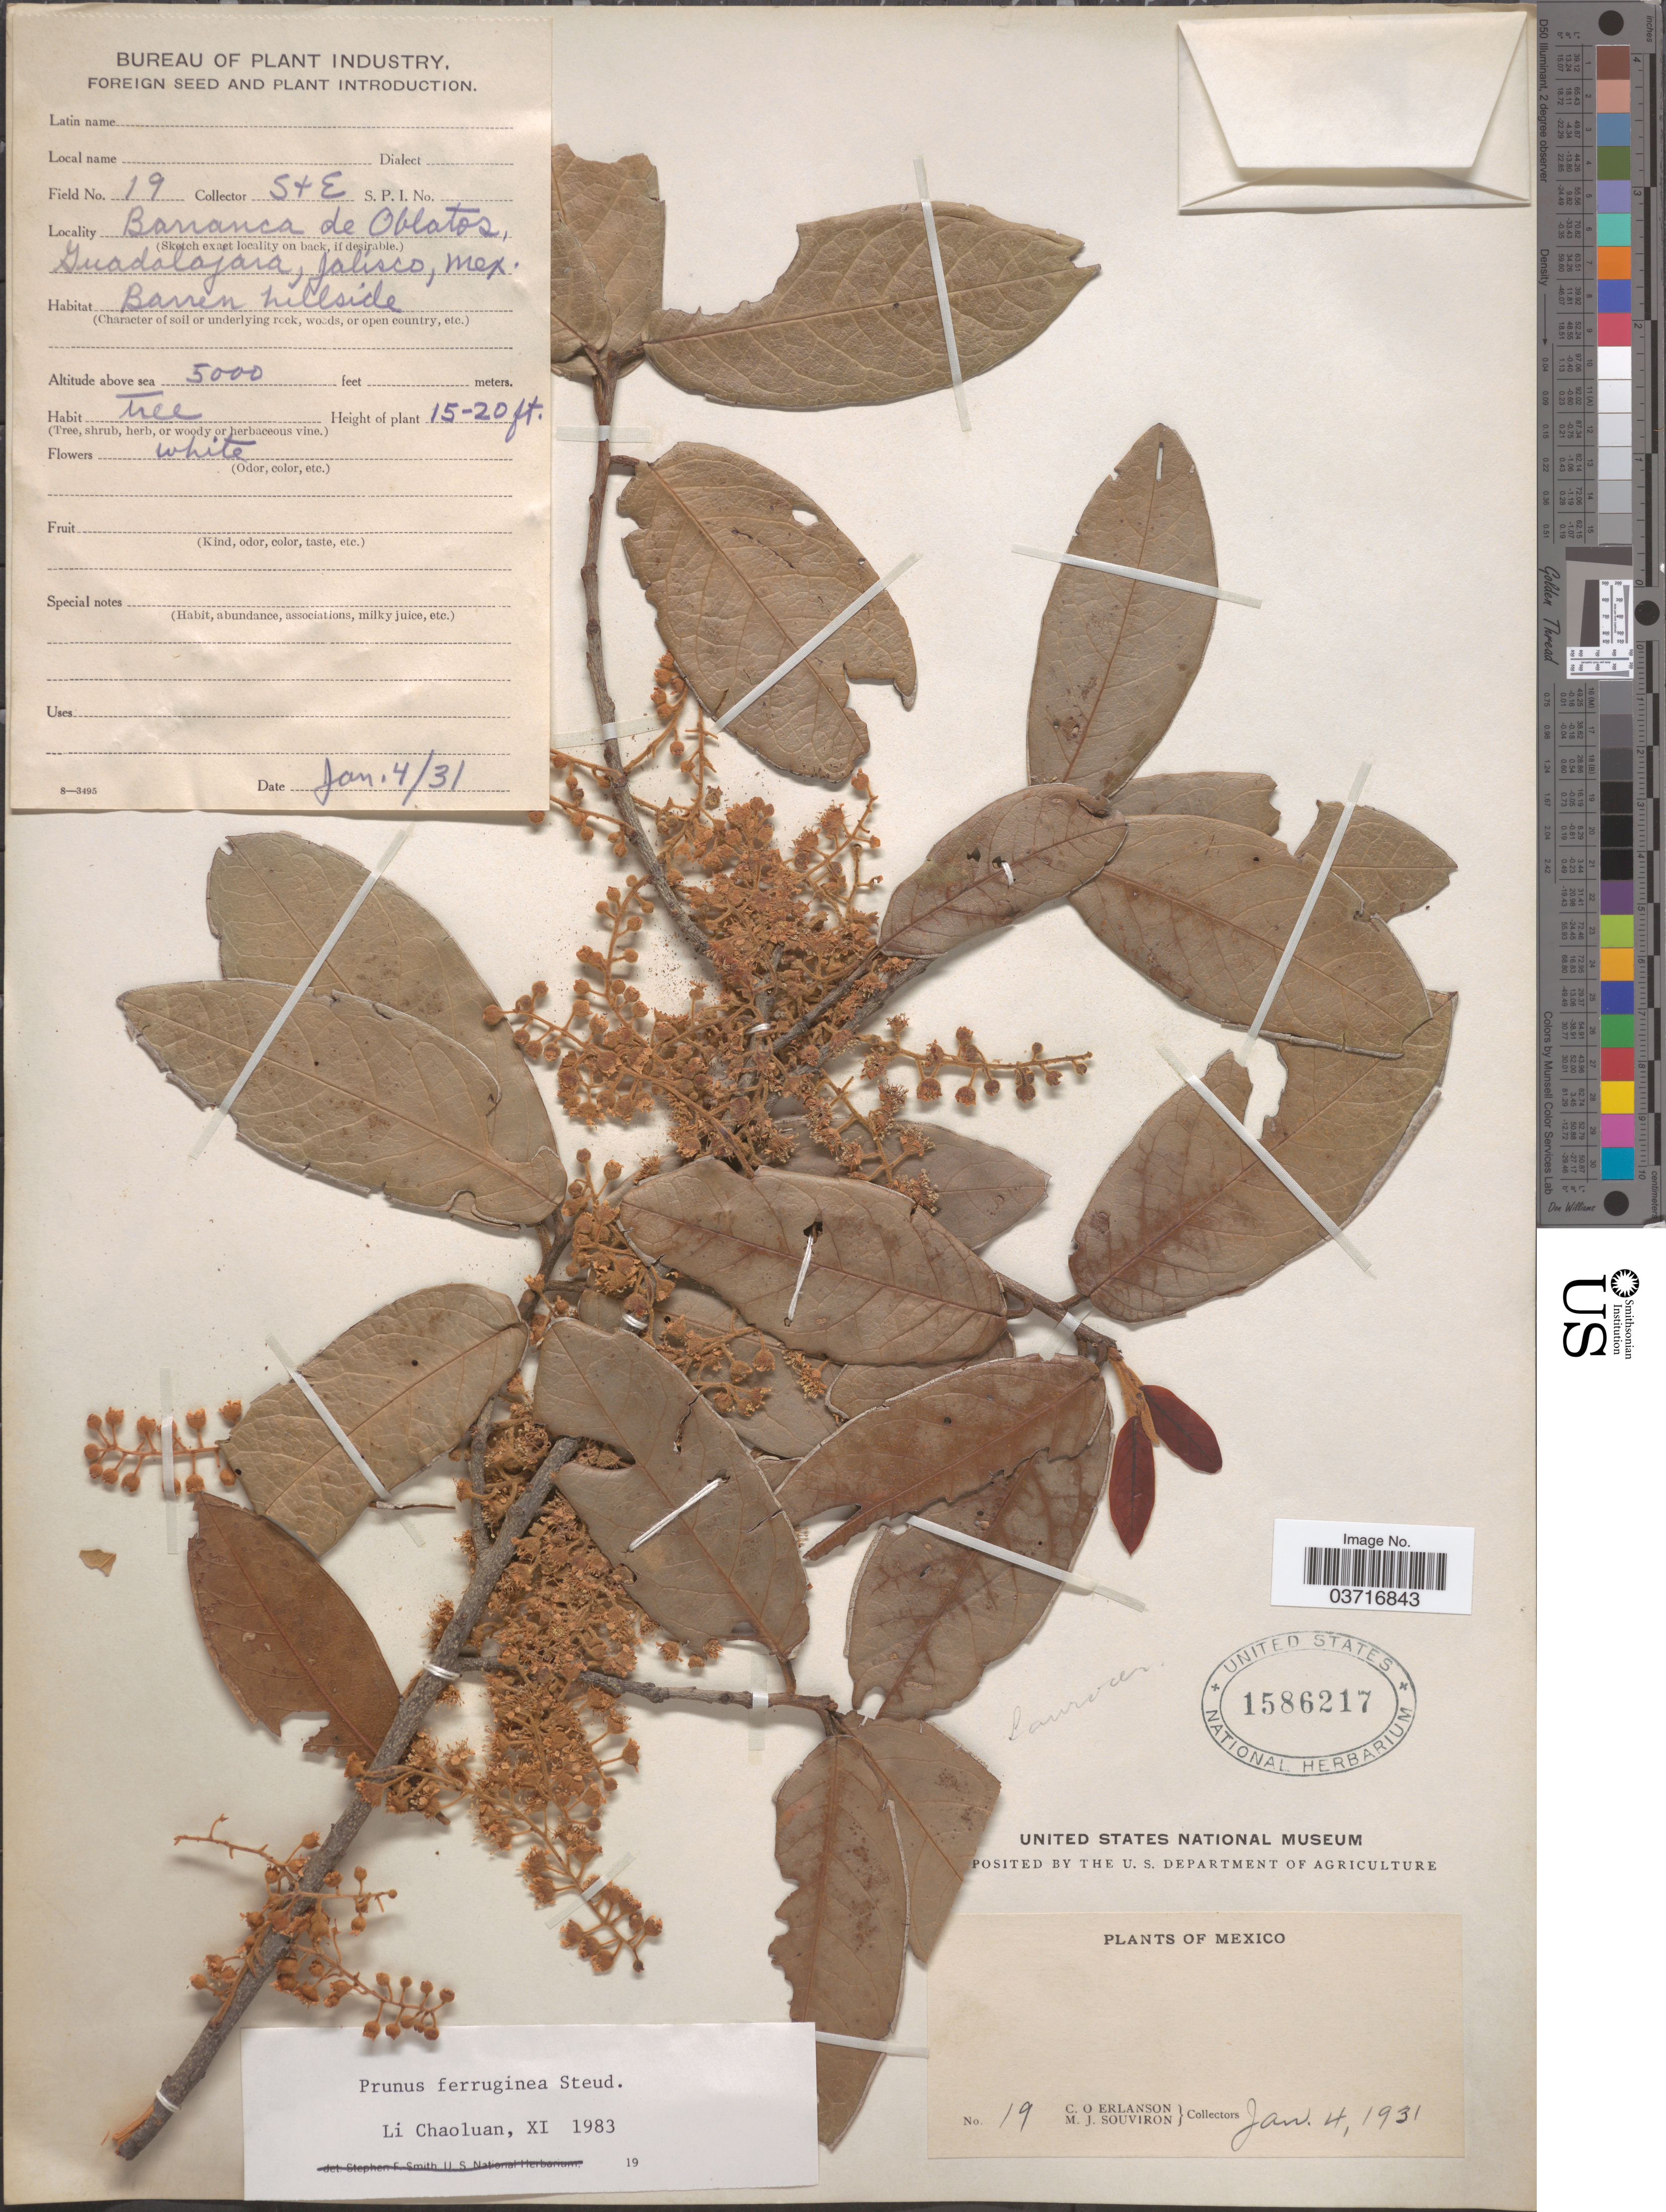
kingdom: Plantae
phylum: Tracheophyta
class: Magnoliopsida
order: Rosales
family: Rosaceae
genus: Prunus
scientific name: Prunus ferruginea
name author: Wall.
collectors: C. O. Erlanson & M. J. Souviron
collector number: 19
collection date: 1931-01-04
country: Mexico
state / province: Jalisco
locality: Barranca de Oblatos, Guadalajara.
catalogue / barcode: US 1586217